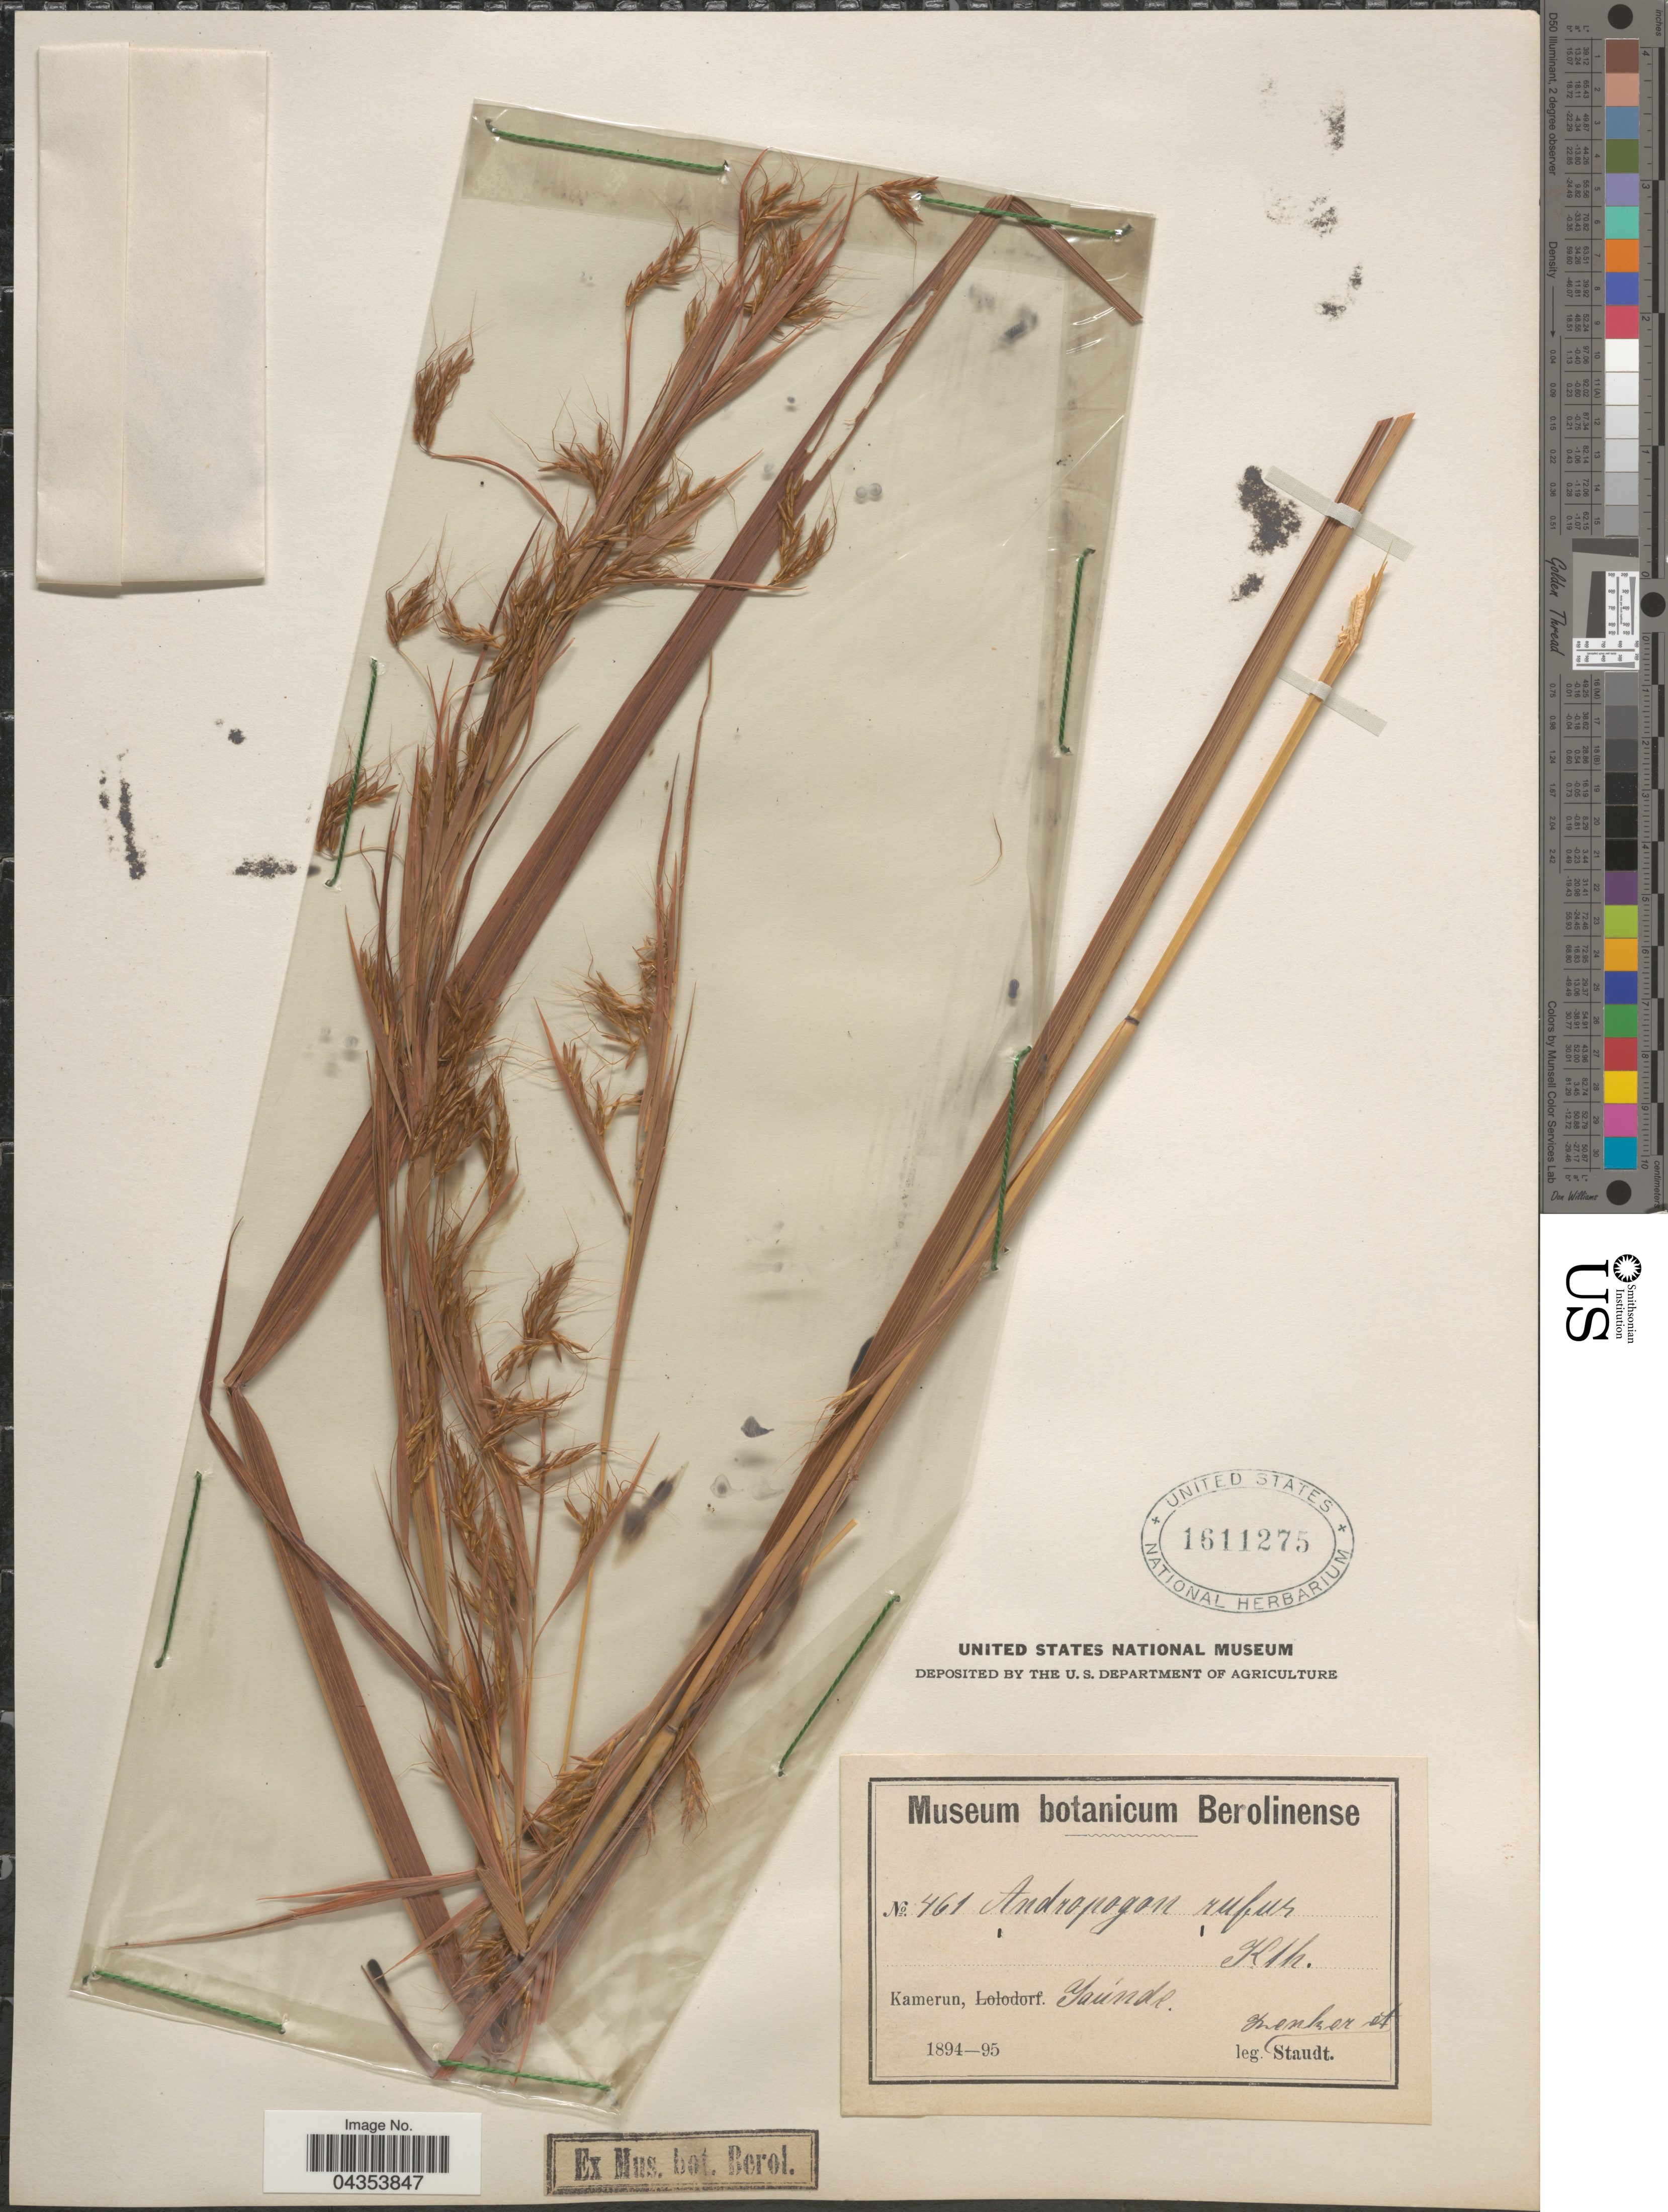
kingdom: Plantae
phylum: Tracheophyta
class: Liliopsida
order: Poales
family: Poaceae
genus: Hyparrhenia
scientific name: Hyparrhenia rufa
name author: (Nees) Stapf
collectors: Zenker, -- & -. Staudt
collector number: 461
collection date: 1894/1895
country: Cameroon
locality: Yaúnde.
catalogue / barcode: US 1611275